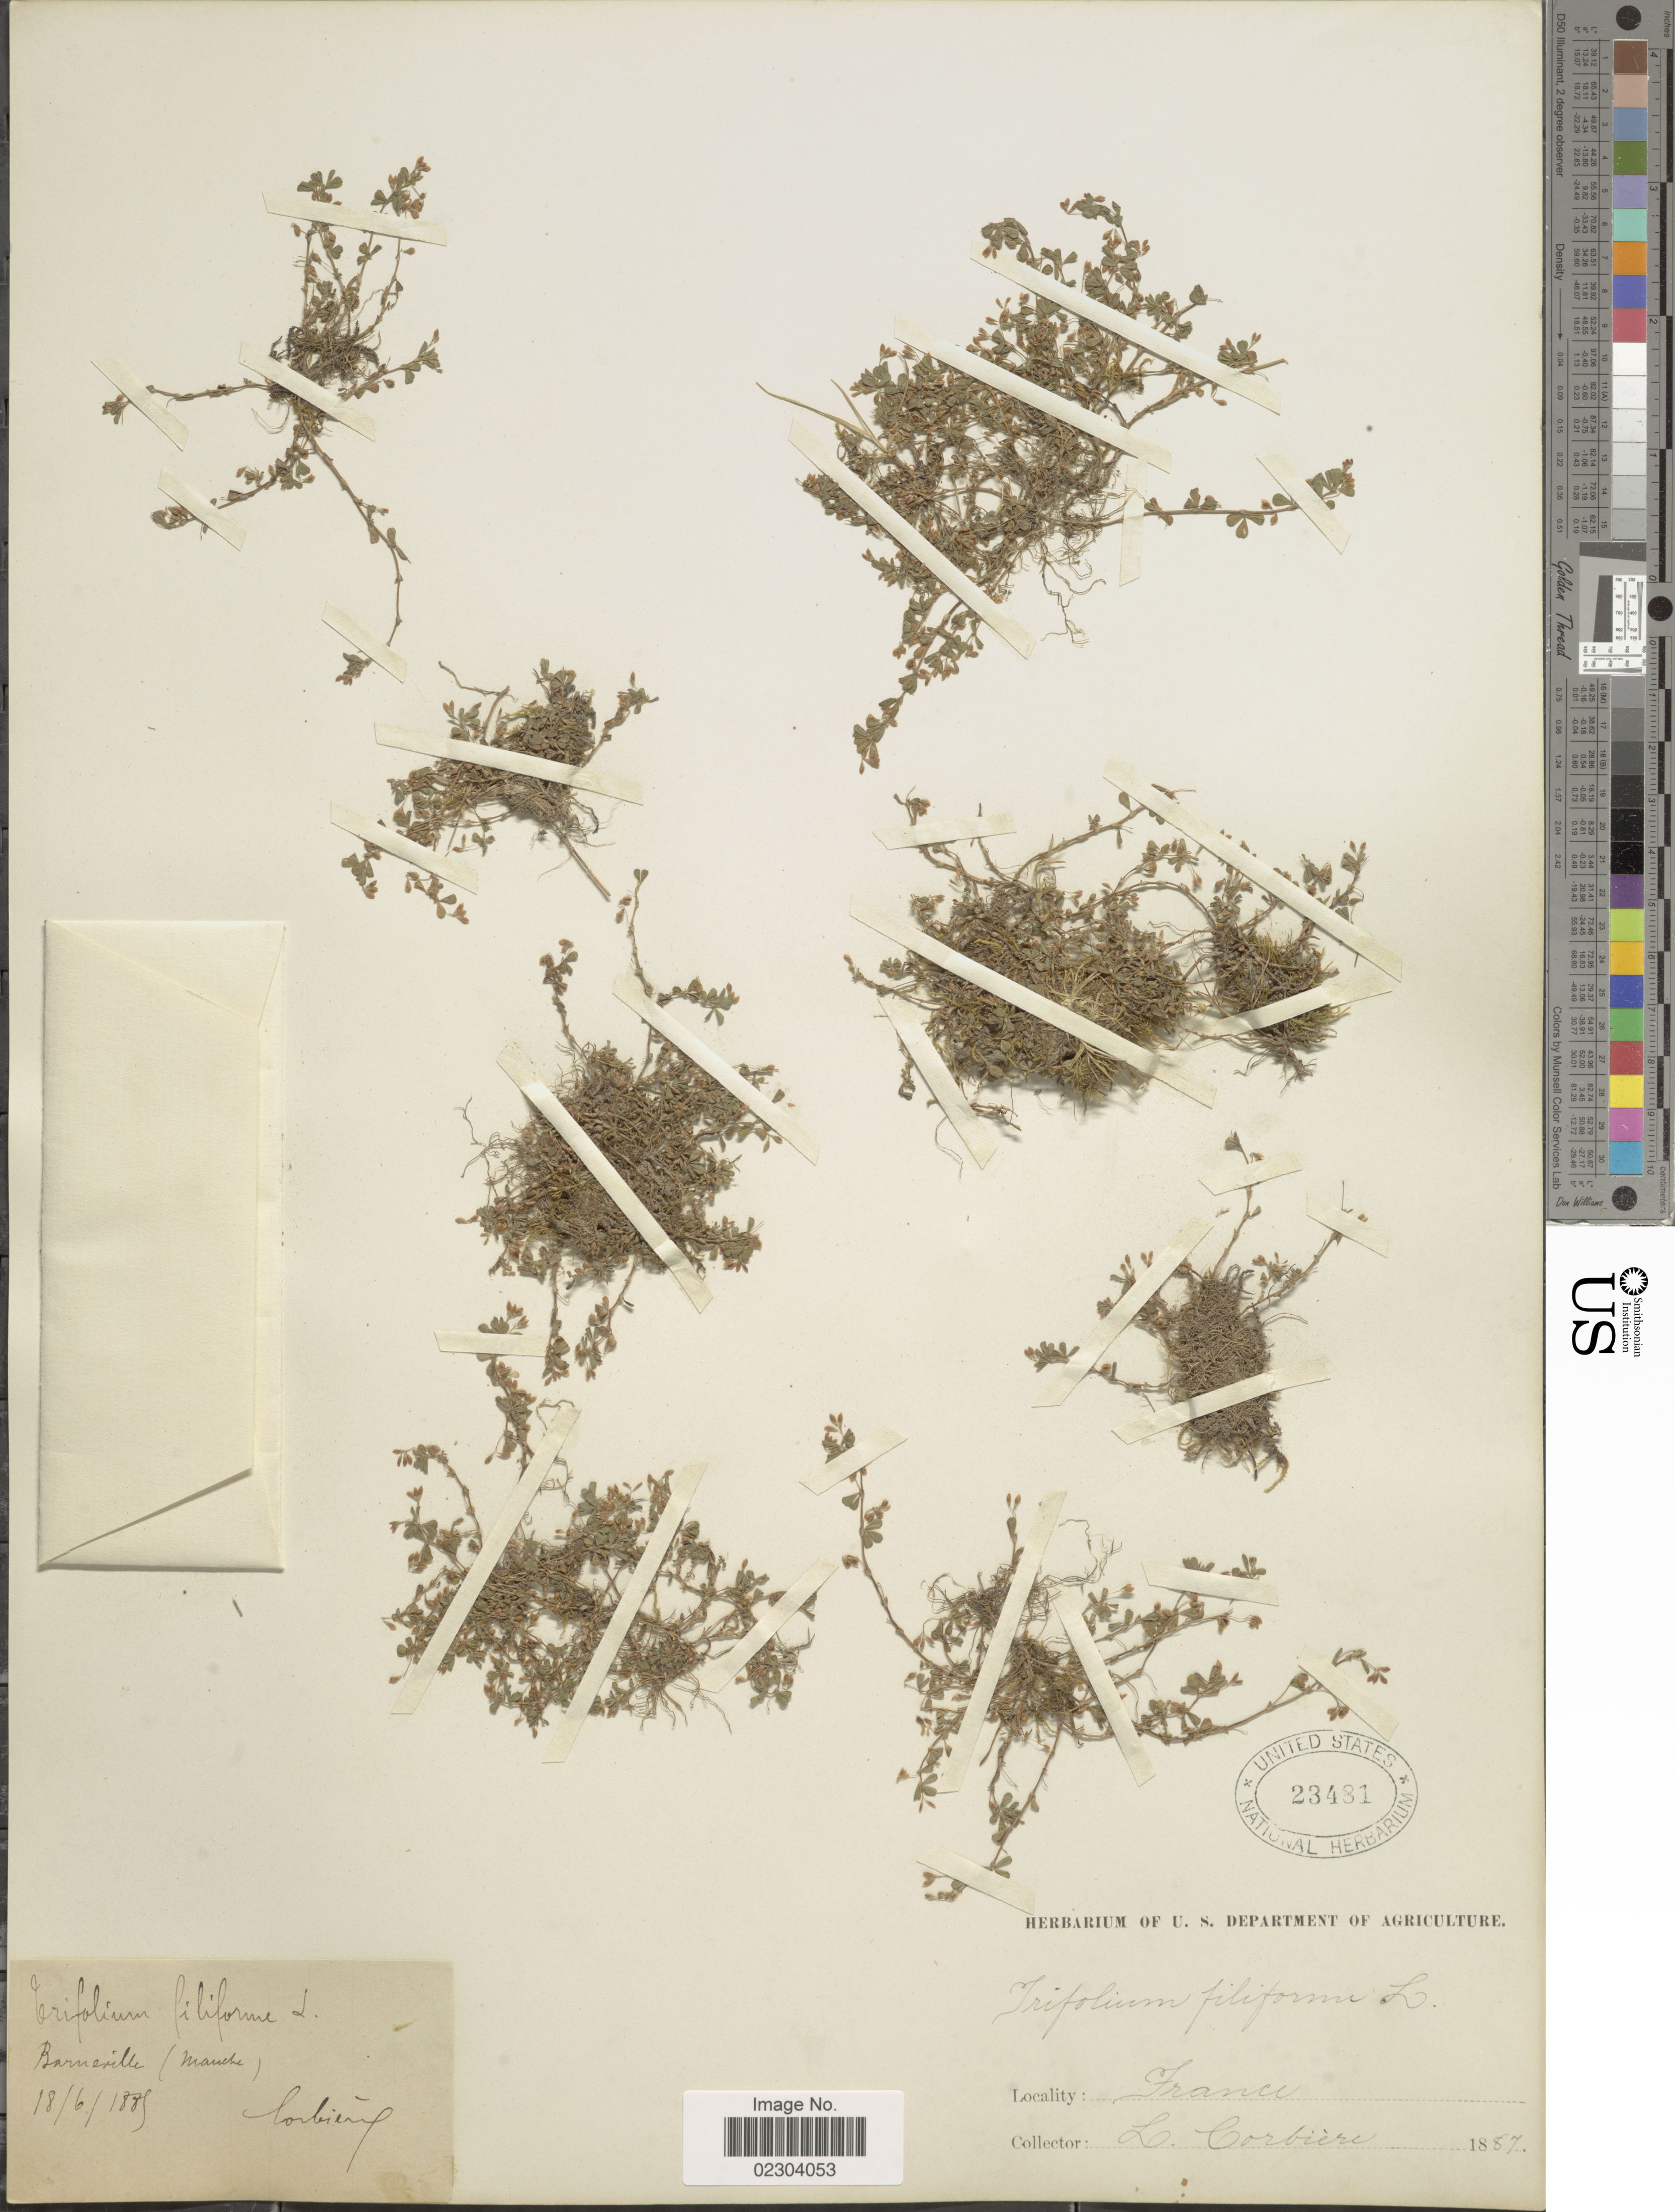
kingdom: Plantae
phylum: Tracheophyta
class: Magnoliopsida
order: Fabales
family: Fabaceae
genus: Trifolium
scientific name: Trifolium filiforme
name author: L.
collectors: L. Corbière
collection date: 1887-06-18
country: France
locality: Barneville (Mauche) [interpreted]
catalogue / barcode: US 23481